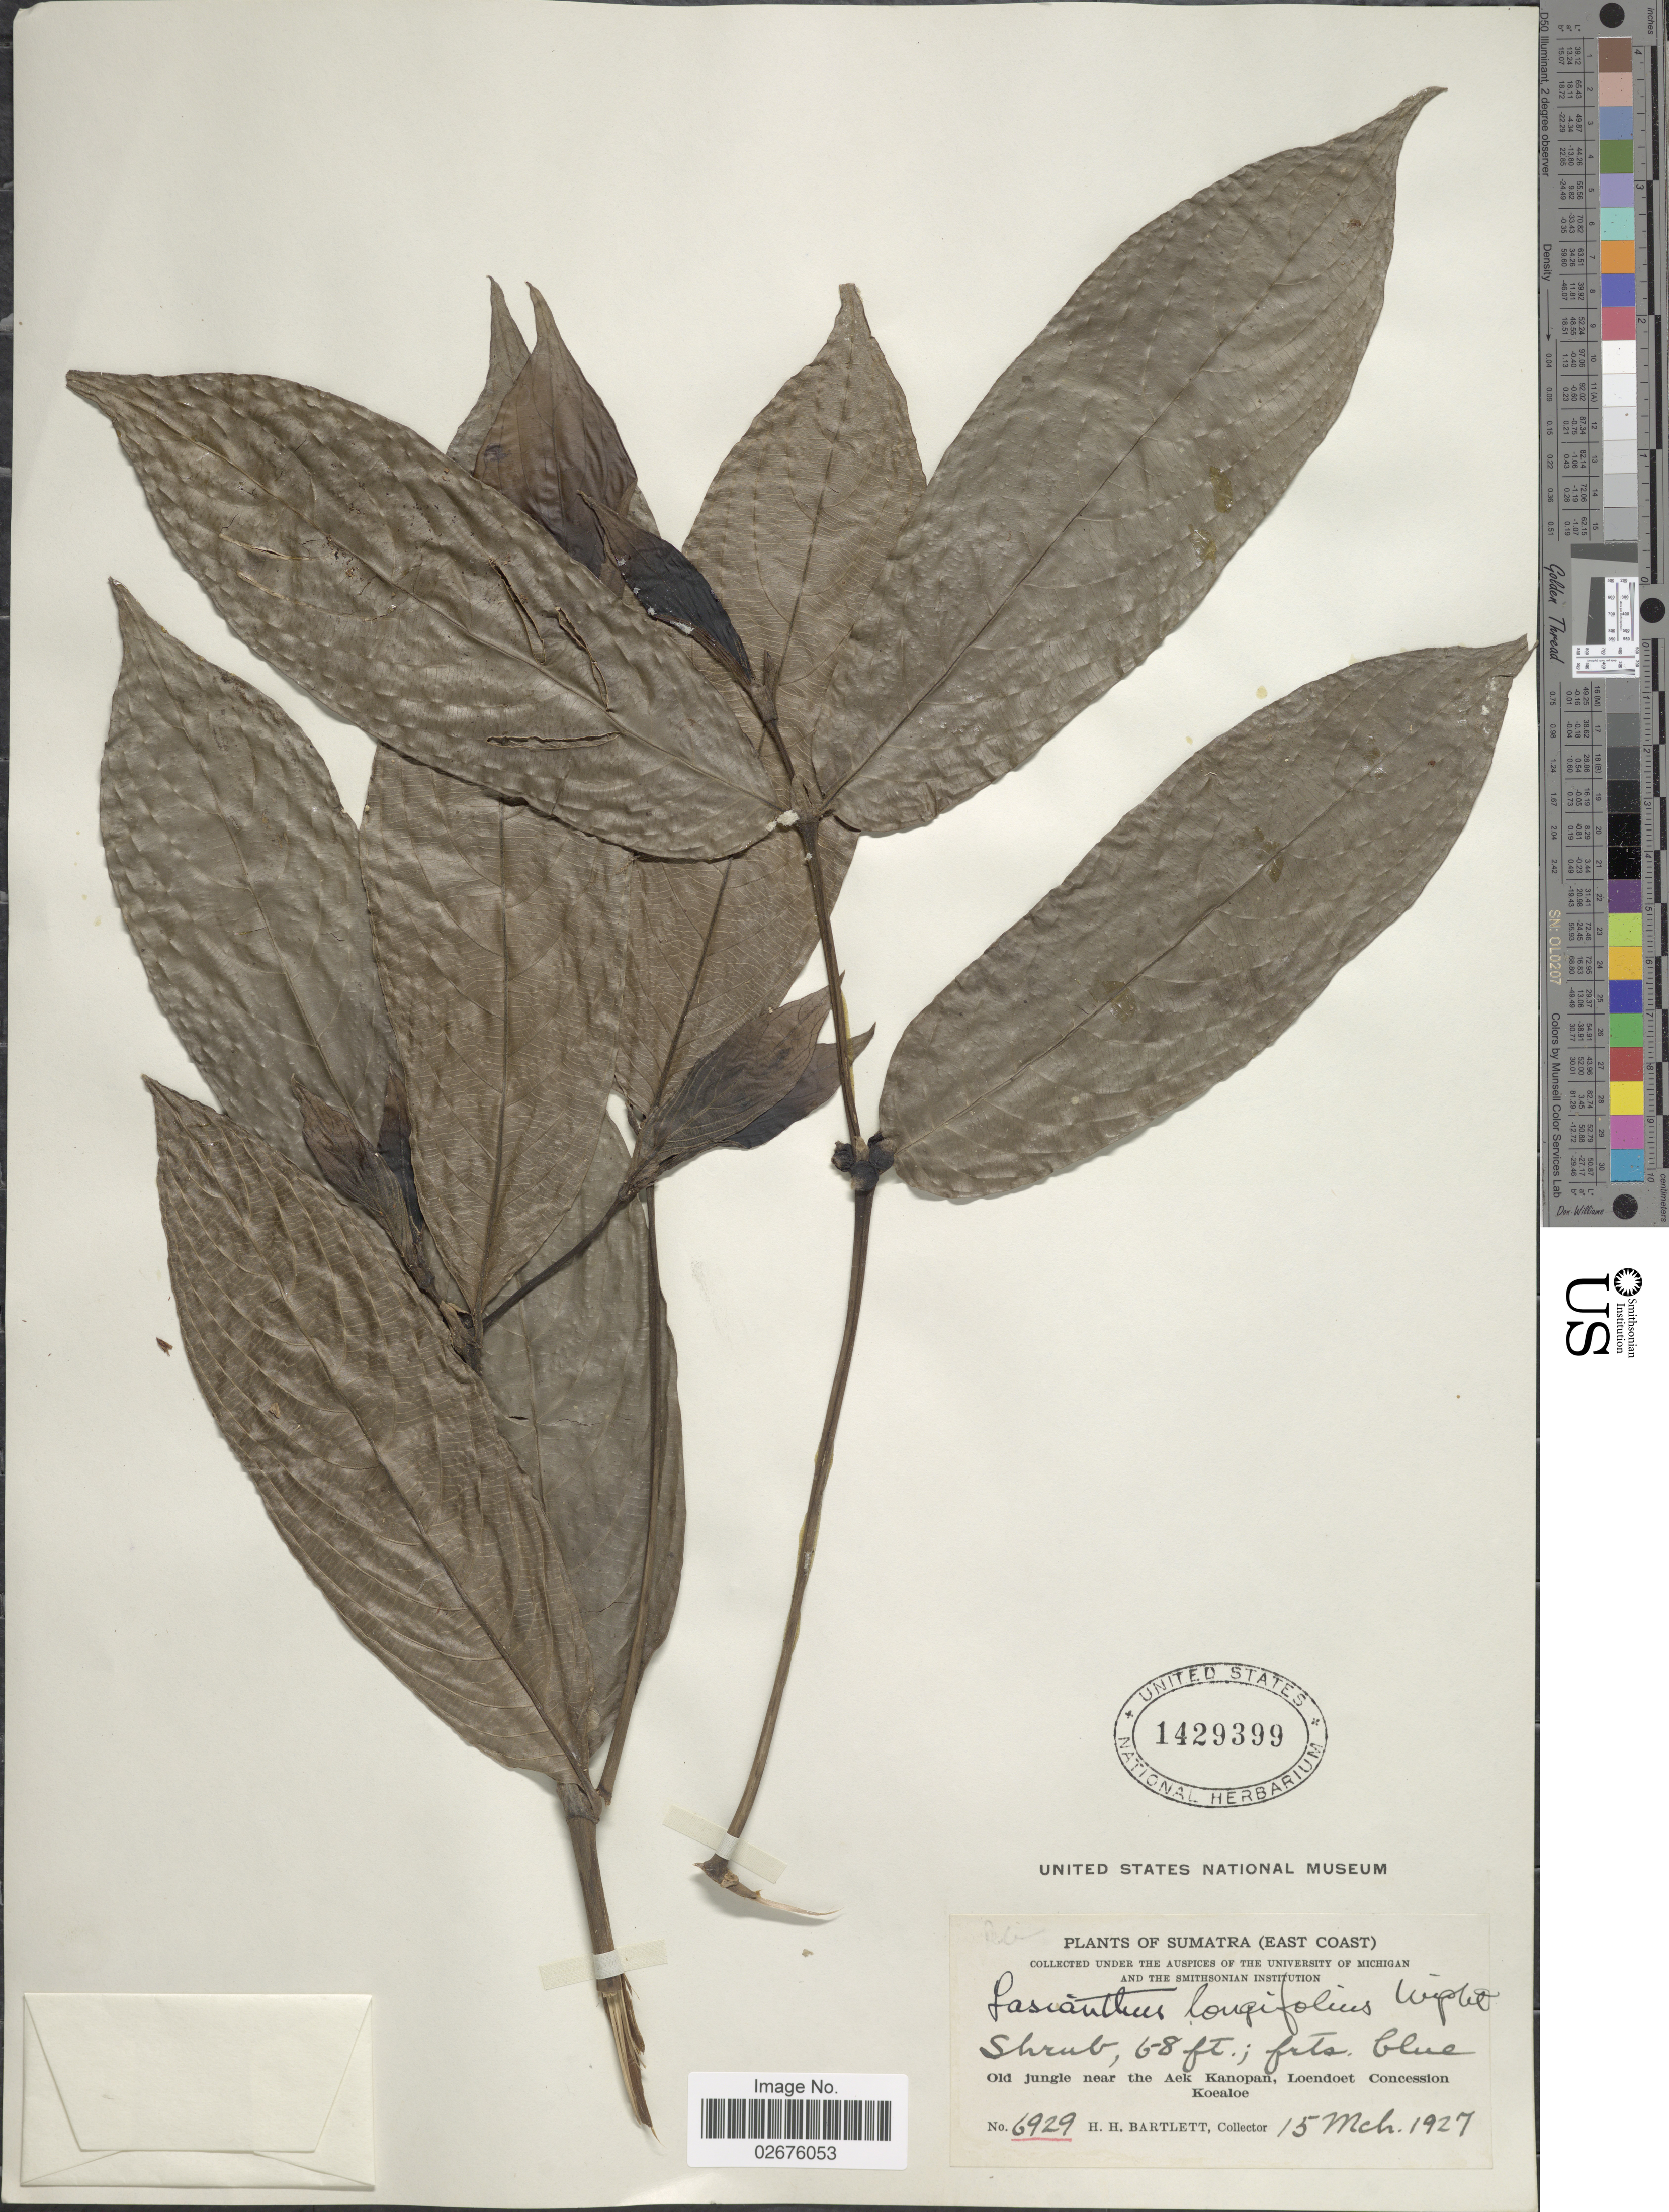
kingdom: Plantae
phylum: Tracheophyta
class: Magnoliopsida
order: Gentianales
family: Rubiaceae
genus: Lasianthus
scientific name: Lasianthus longifolius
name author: Wight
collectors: H. H. Bartlett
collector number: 6929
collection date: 1927-03-15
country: Indonesia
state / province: Sumatra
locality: (East Coast). Old jungle near the aek Kanopan, Loendoet Concession Koealoe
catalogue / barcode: US 1429399